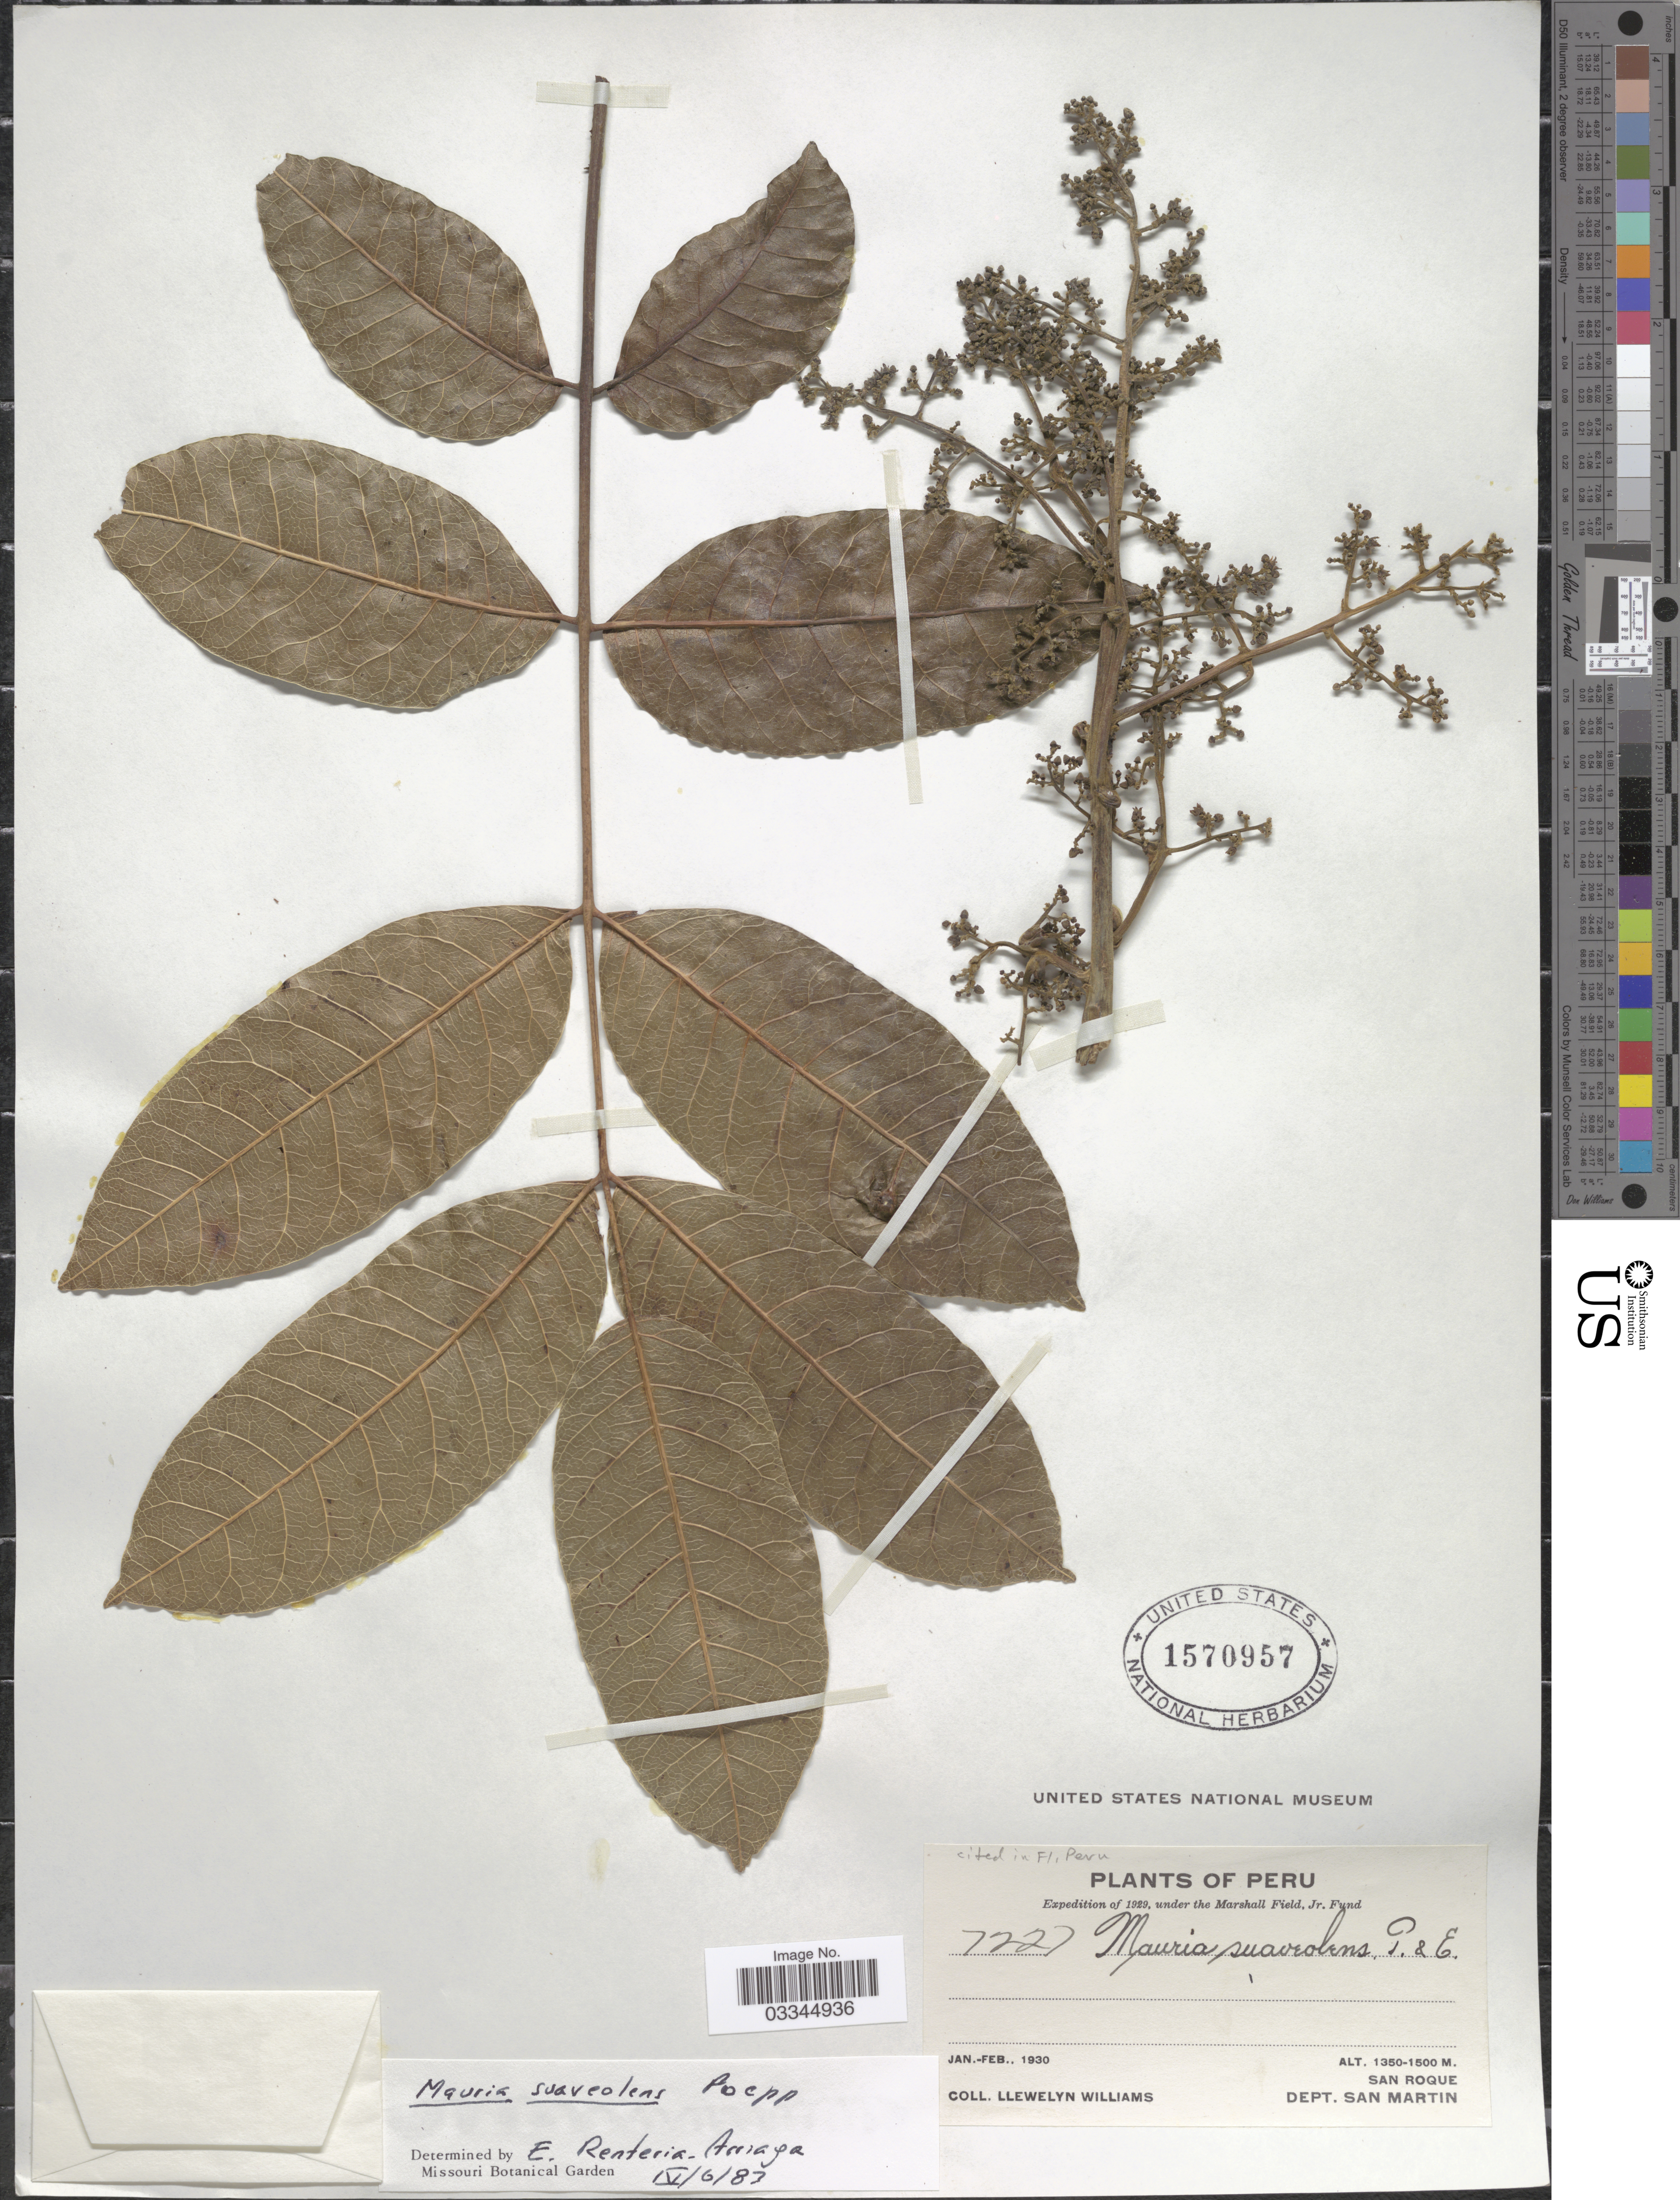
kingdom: Plantae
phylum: Tracheophyta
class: Magnoliopsida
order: Sapindales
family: Anacardiaceae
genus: Mauria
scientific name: Mauria suaveolens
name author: Poepp.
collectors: Ll. Williams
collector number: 7227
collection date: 1930-01/1930-02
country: Peru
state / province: San Martín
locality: San Roque. Dept. San Martin.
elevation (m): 1350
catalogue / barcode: US 1570957